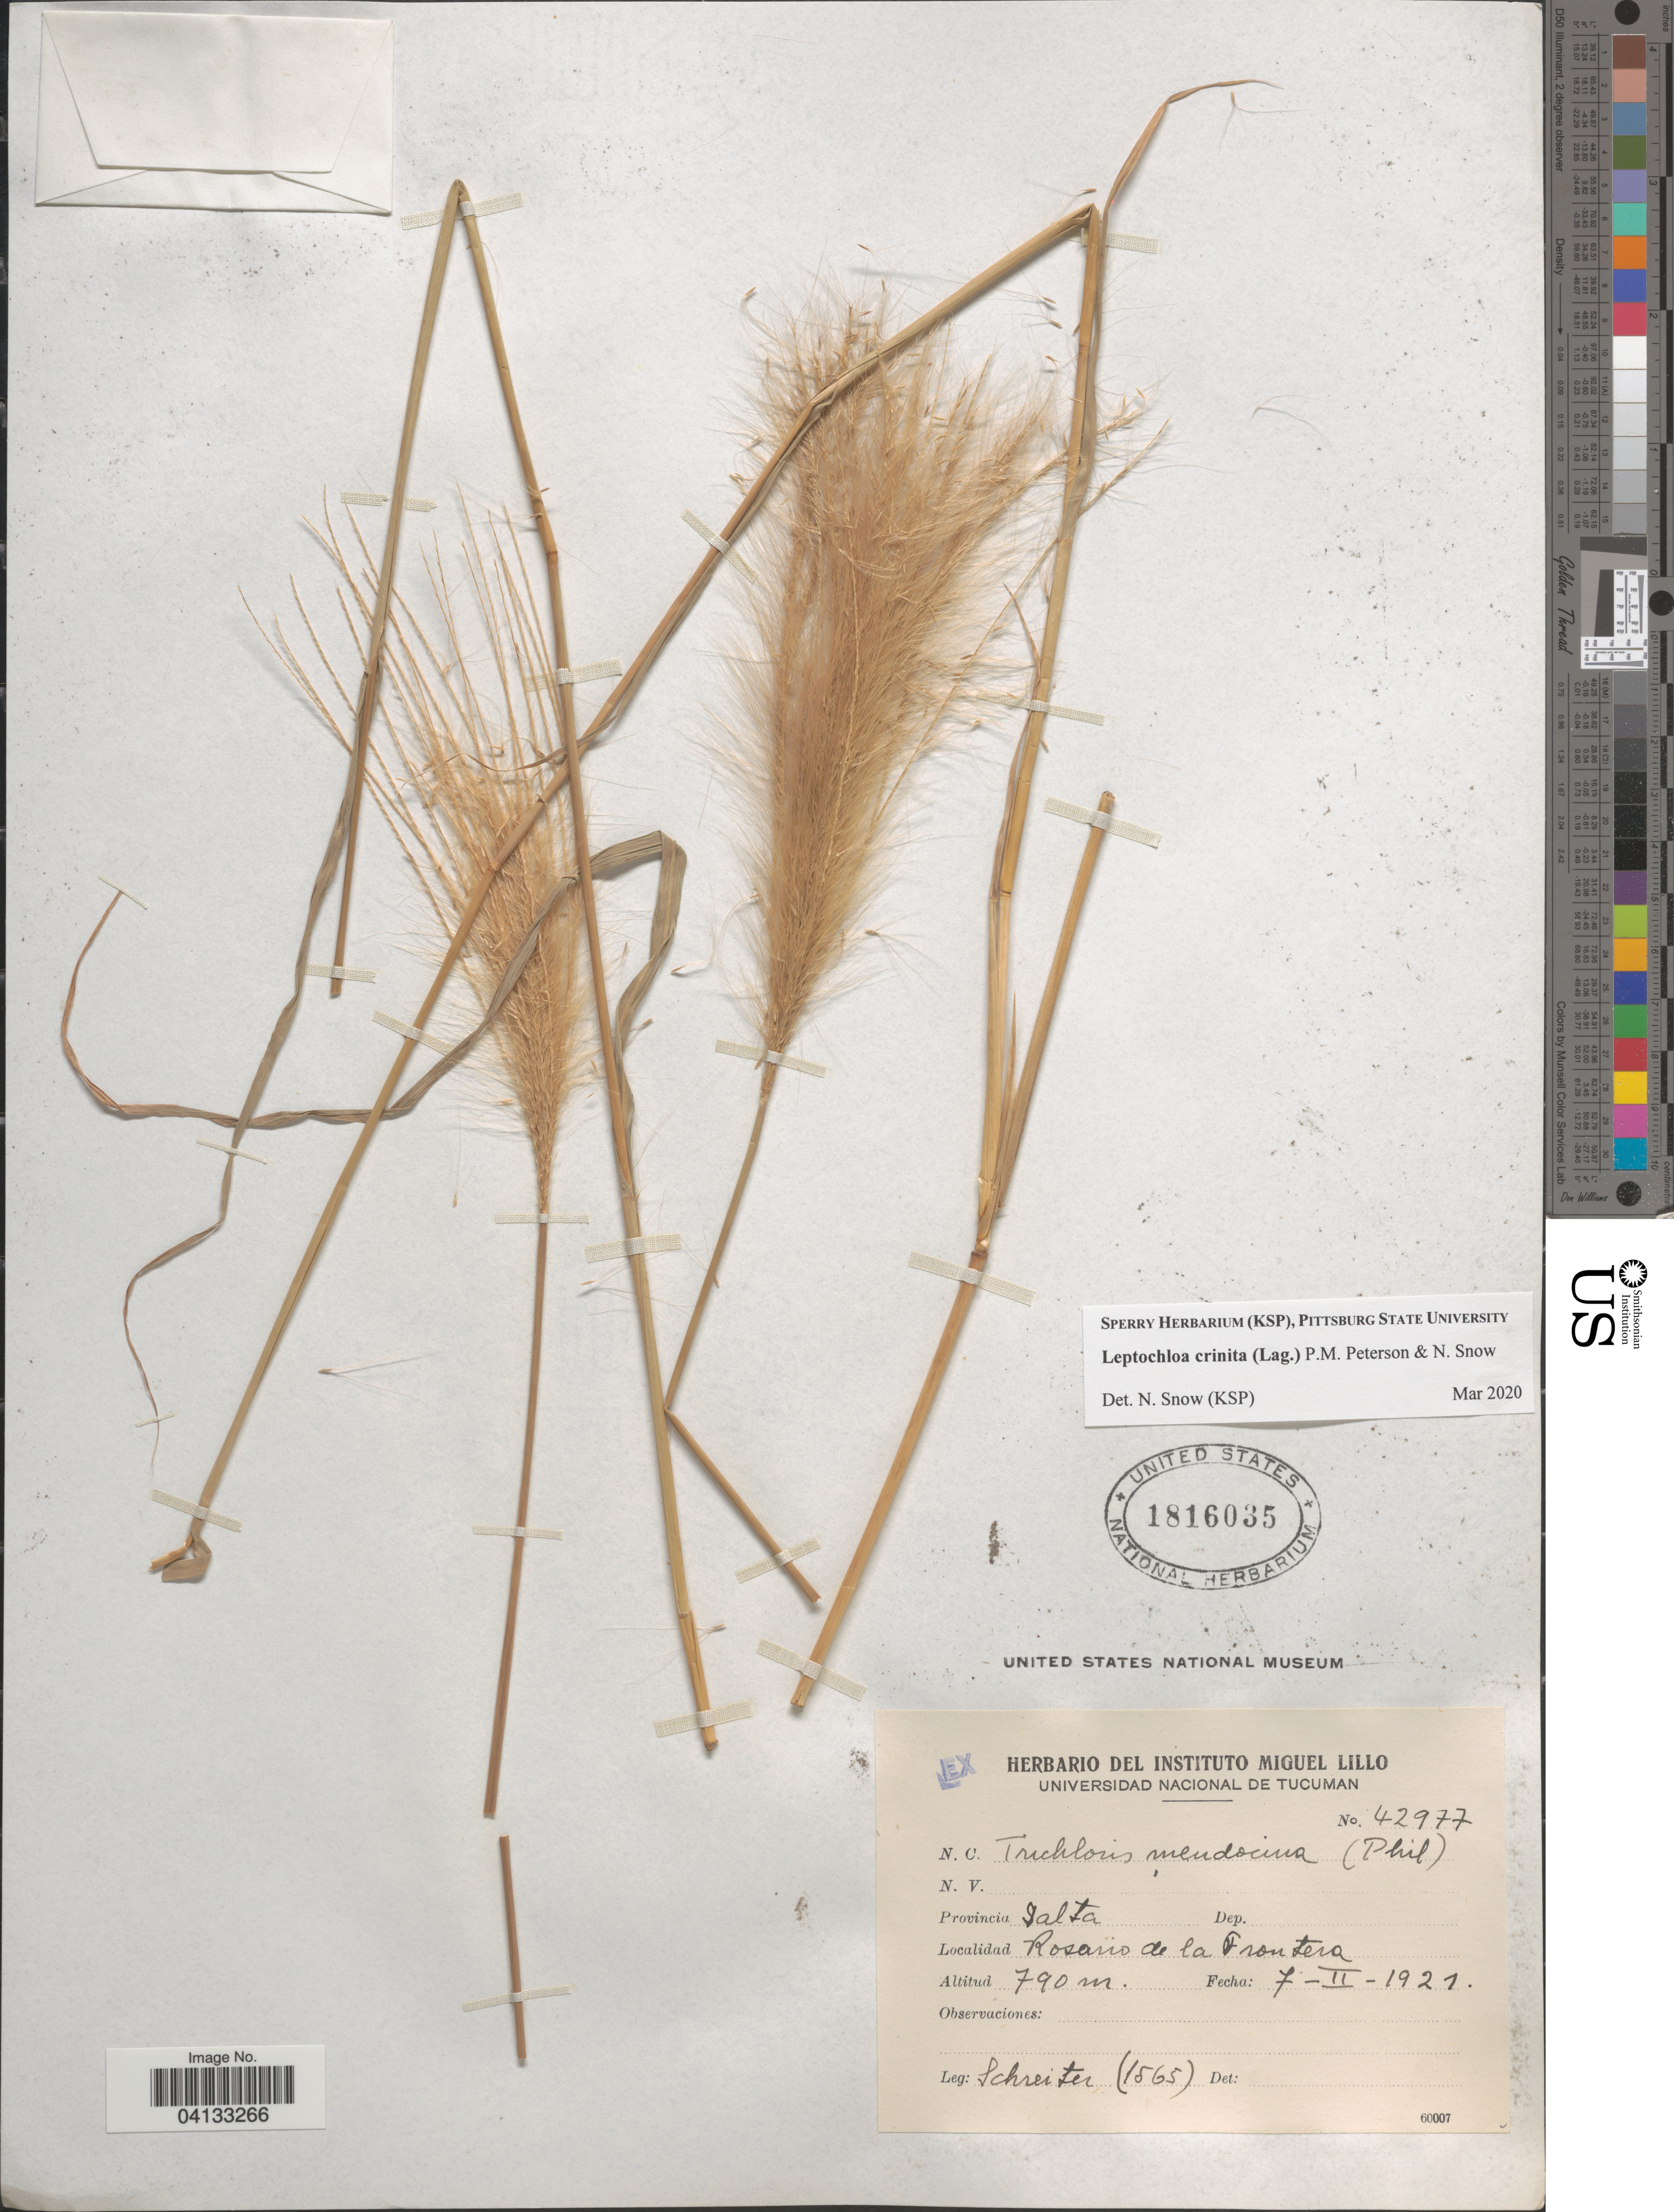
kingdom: Plantae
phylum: Tracheophyta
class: Liliopsida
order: Poales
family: Poaceae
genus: Leptochloa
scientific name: Leptochloa crinita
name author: (Lag.) P.M. Peterson & N. Snow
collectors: -. Schreiter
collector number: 1565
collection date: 1921-02-07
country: Argentina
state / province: Salta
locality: Rosario de la Frontera.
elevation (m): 790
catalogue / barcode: US 1816035